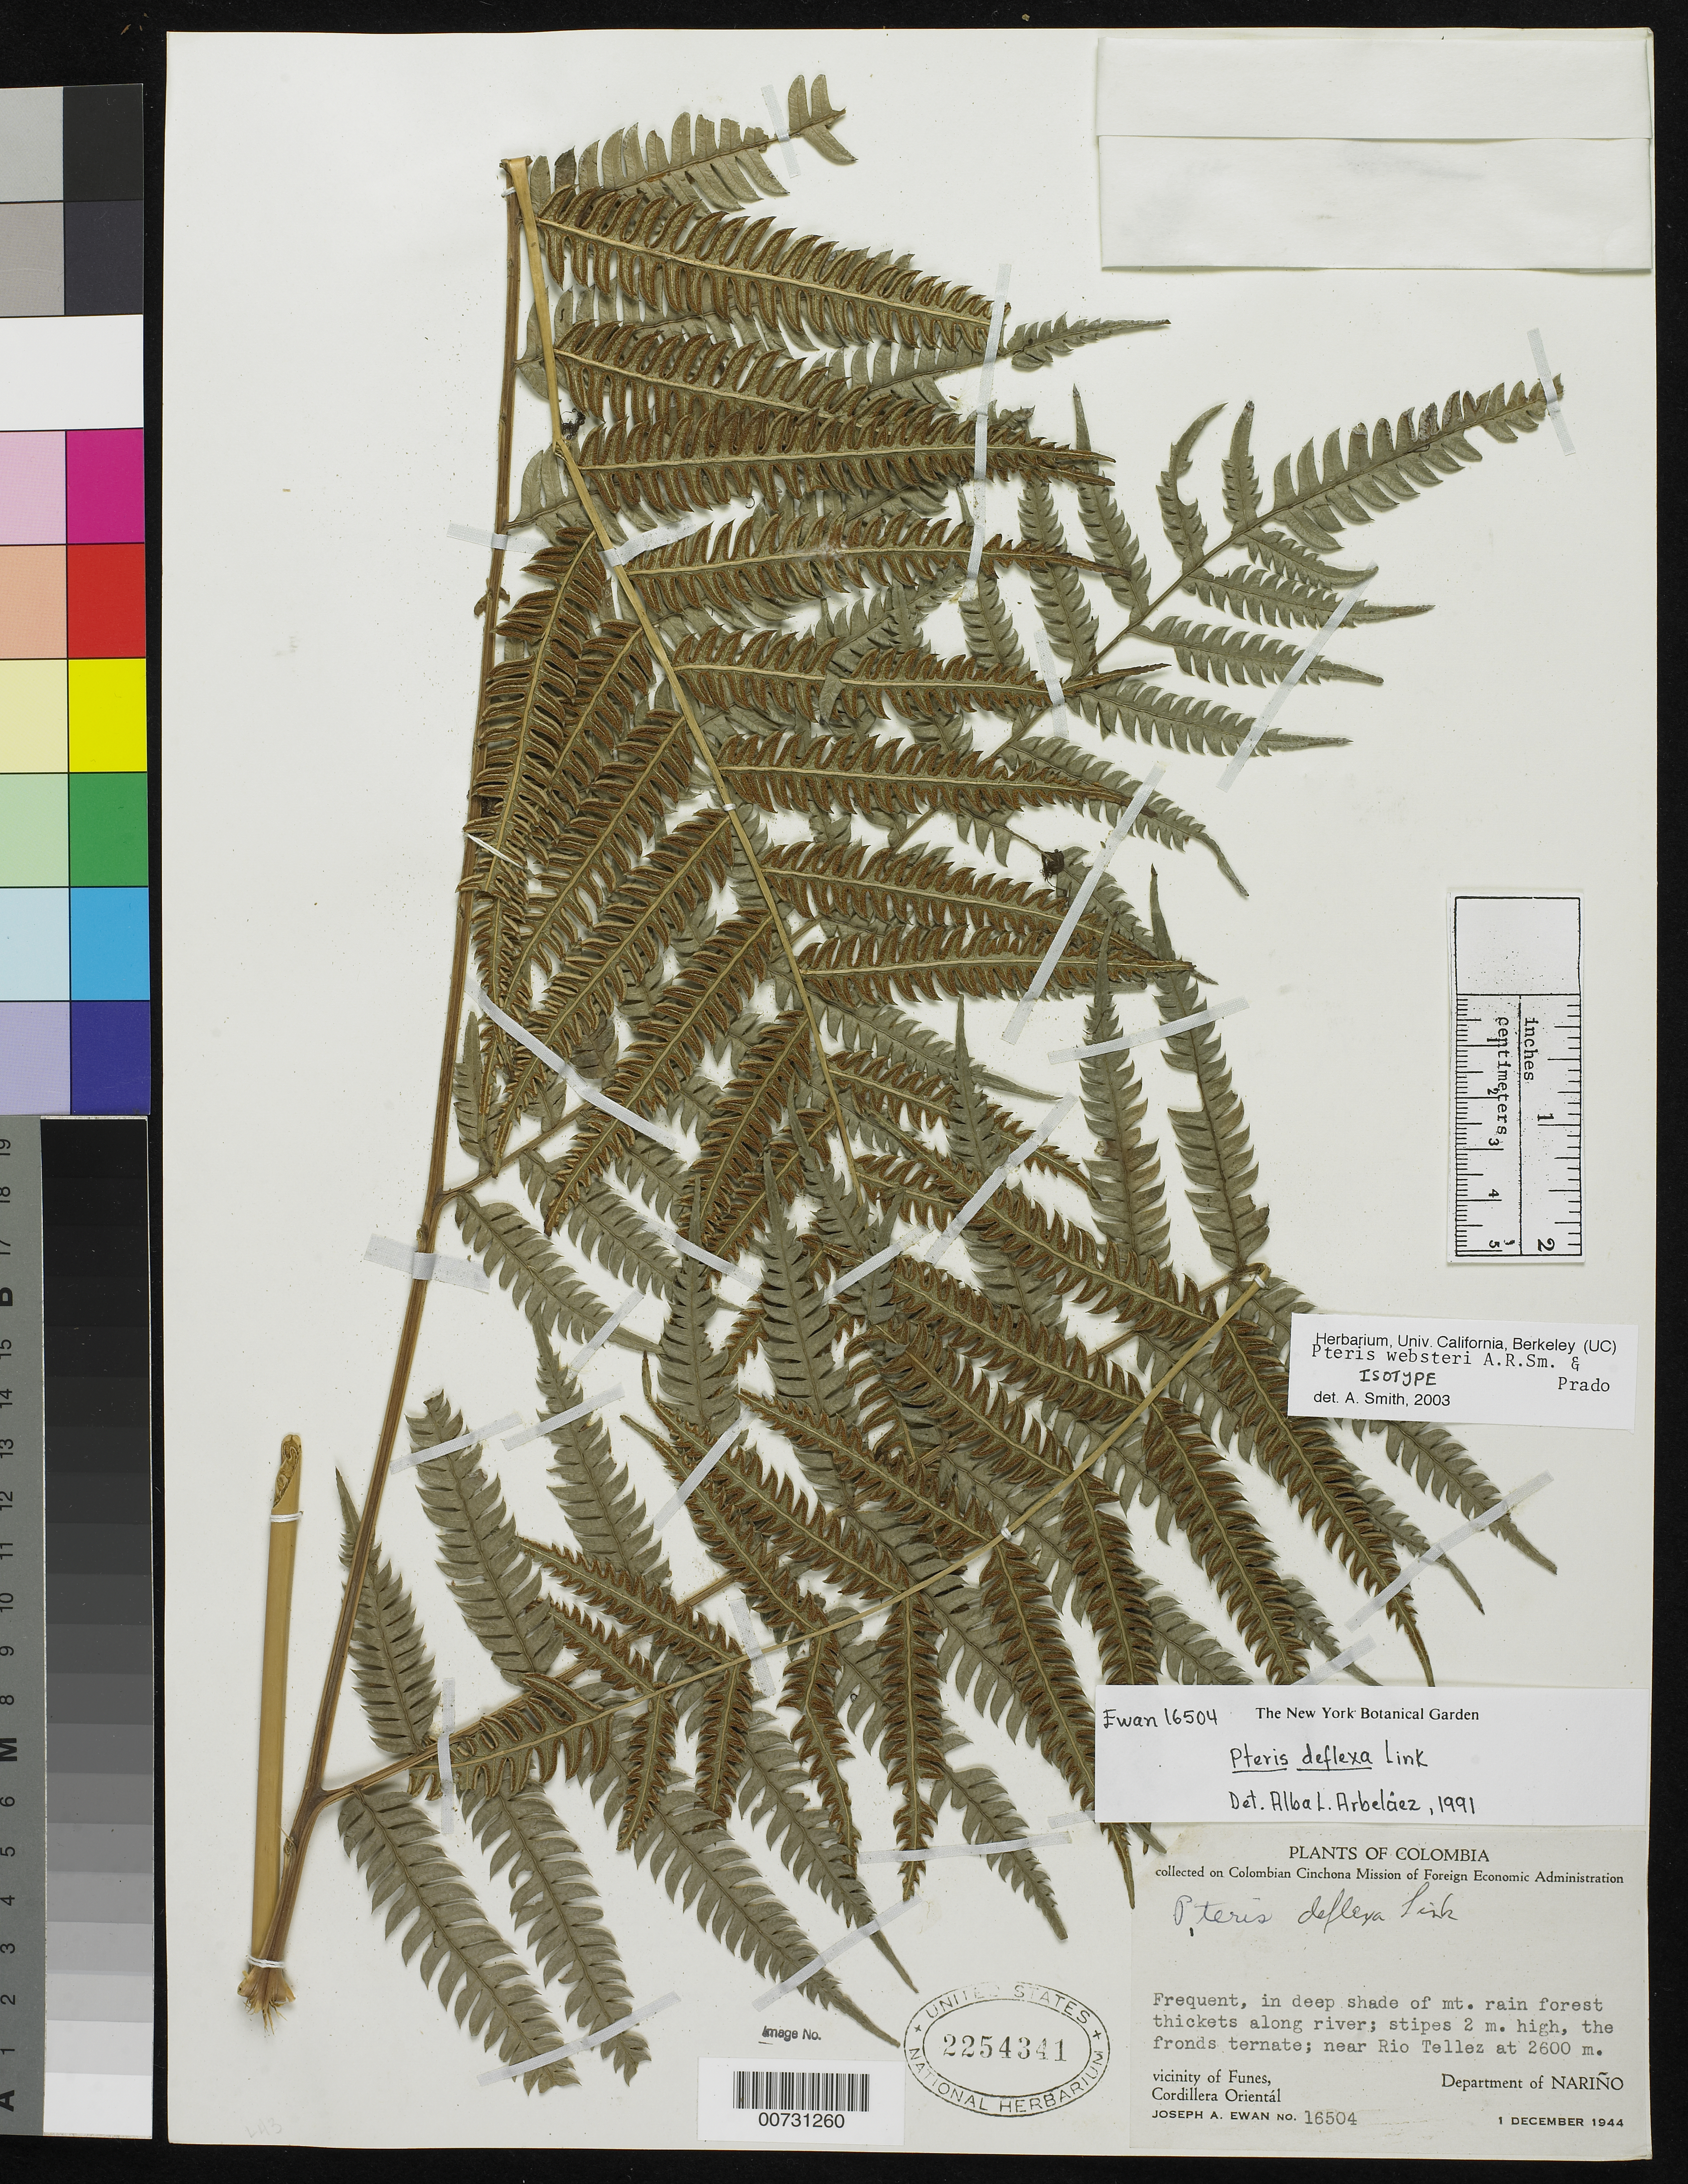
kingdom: Plantae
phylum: Tracheophyta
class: Polypodiopsida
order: Polypodiales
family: Pteridaceae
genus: Pteris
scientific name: Pteris websteri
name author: A.R. Sm. & J. Prado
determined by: Smith, Alan R., (UC)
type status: Isotype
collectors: J. A. Ewan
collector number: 16504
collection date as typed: Dec 1944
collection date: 1944-12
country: Colombia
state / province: Nariño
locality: Vicinity of Funes, Cordillera Oriental. Near Rio Tellez.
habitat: In deep shade of mt. Rain forest thickets along river.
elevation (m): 2600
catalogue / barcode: US 2254341